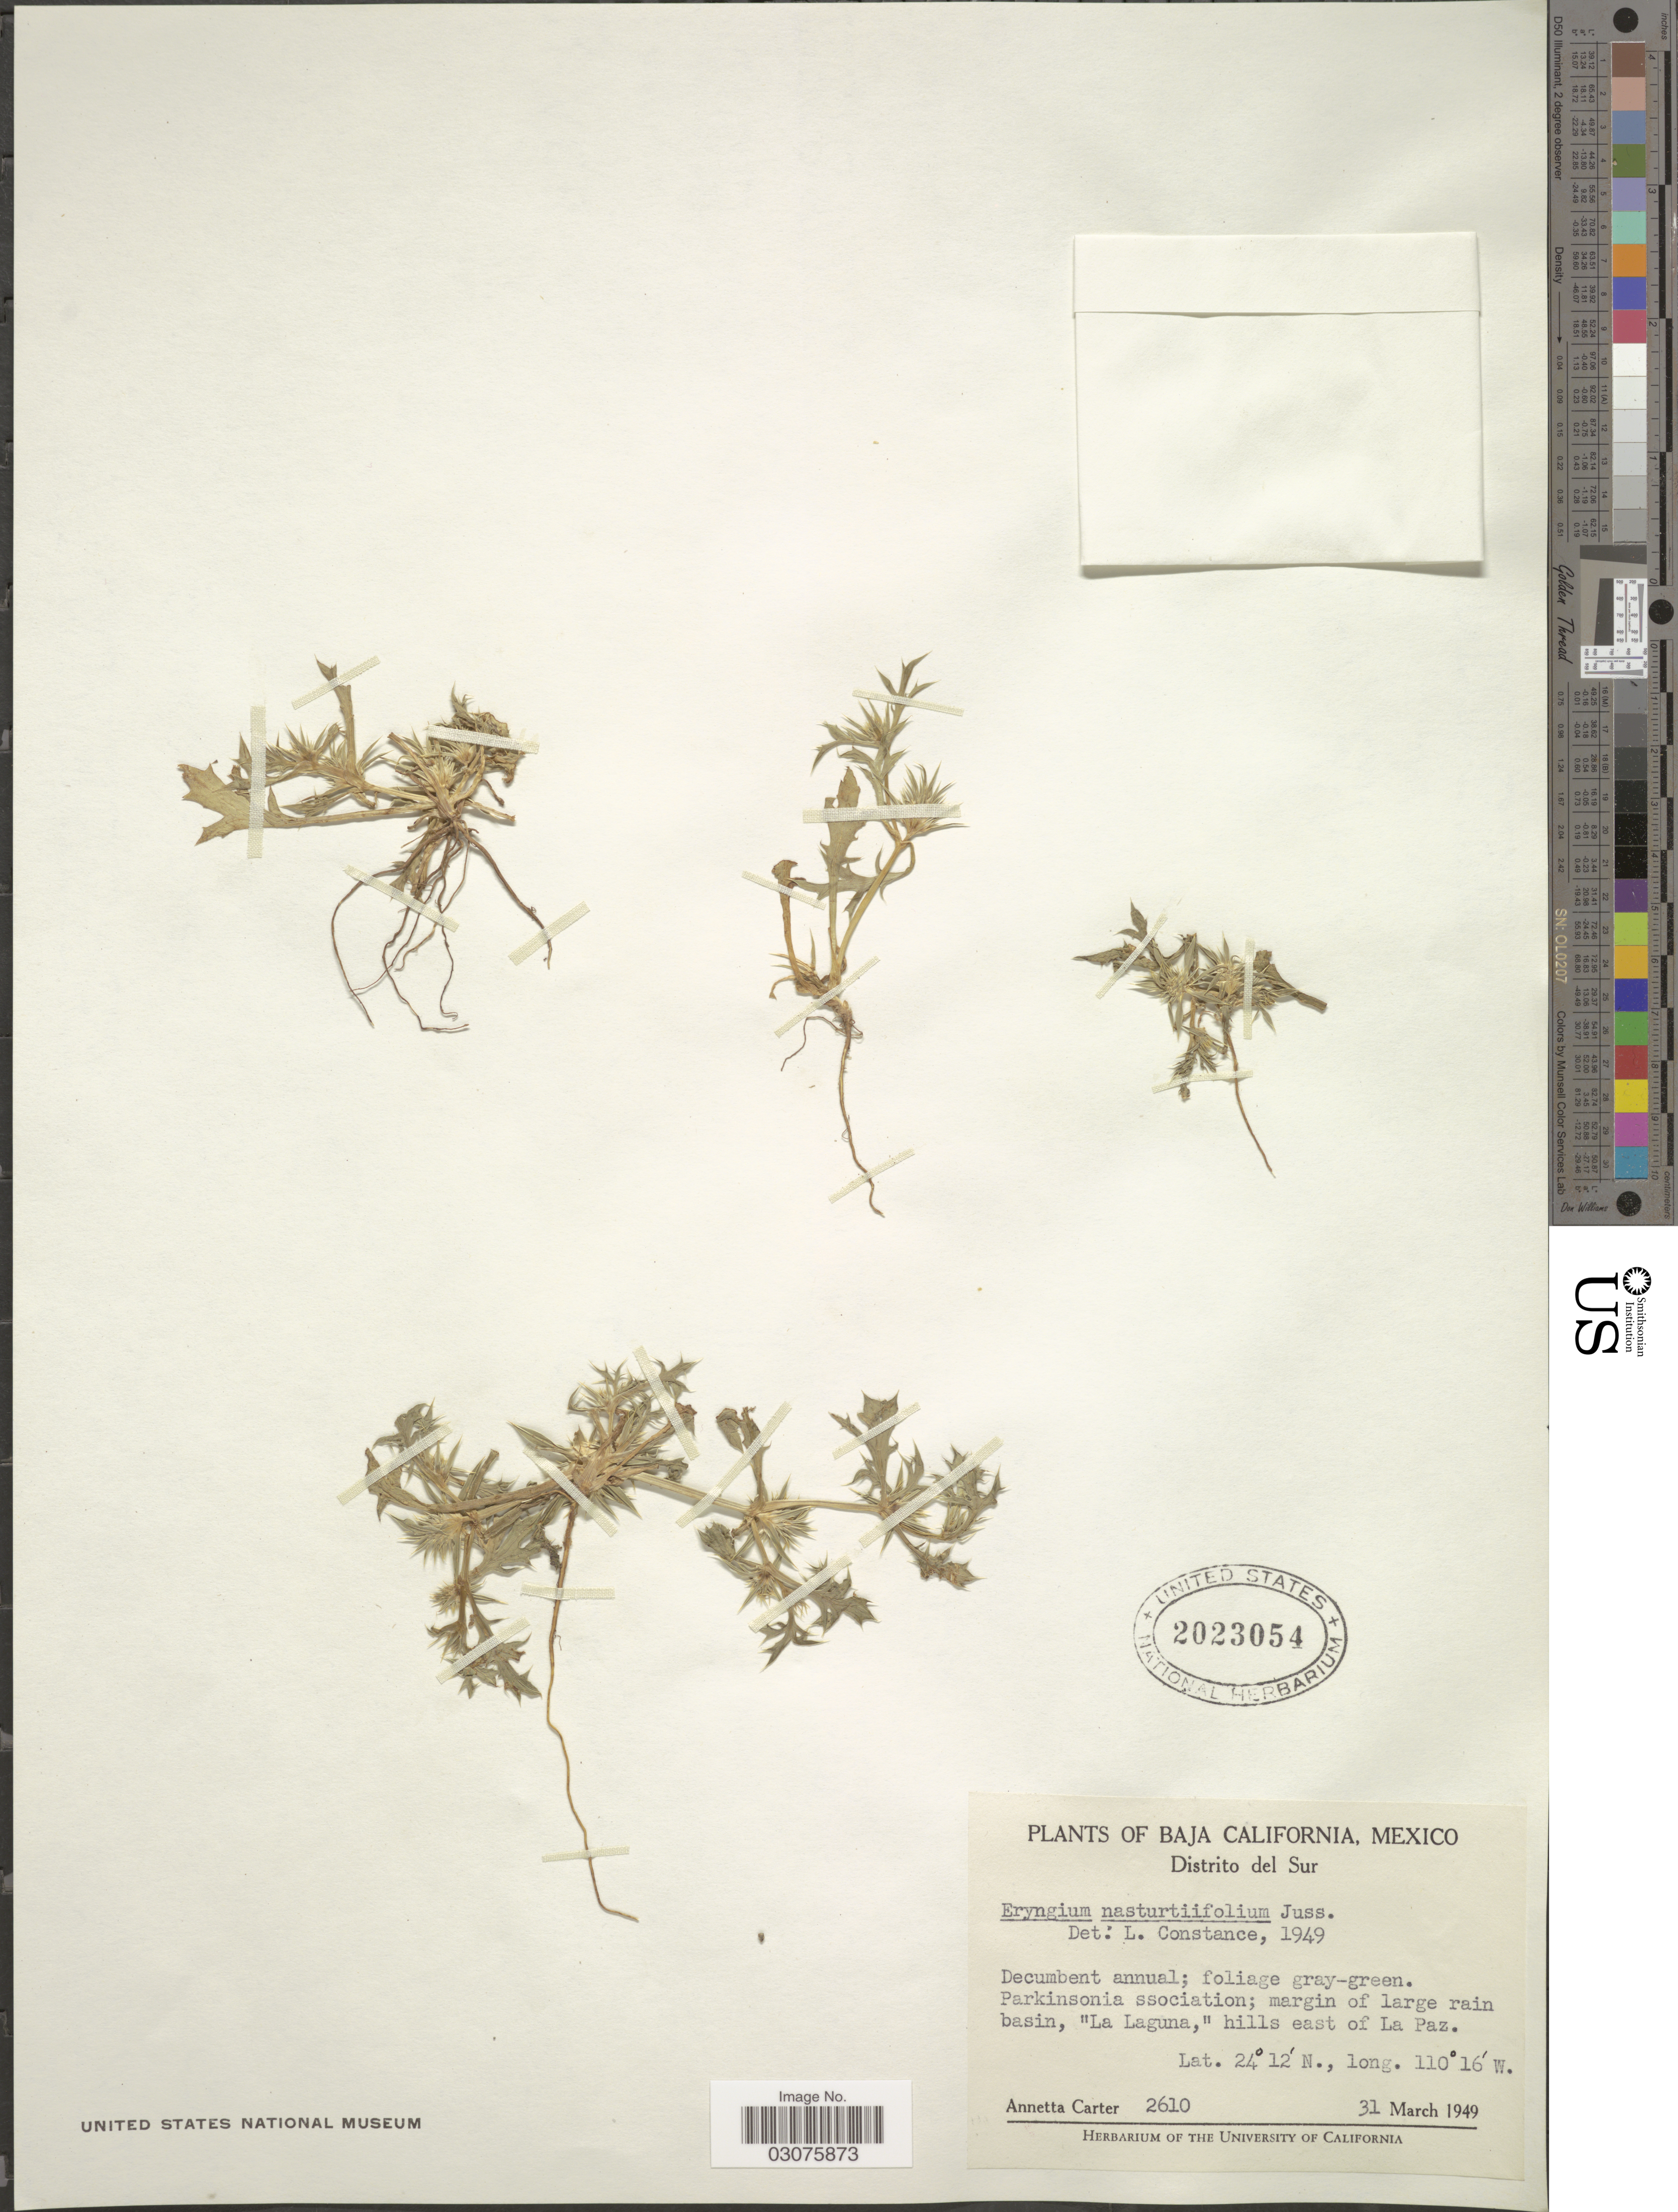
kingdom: Plantae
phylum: Tracheophyta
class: Magnoliopsida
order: Apiales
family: Apiaceae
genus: Eryngium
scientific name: Eryngium nasturtiifolium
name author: Juss. ex F. Delaroche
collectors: A. Carter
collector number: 2610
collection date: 1949-03-31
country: Mexico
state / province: Baja California Sur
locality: Distrito del Sur. Margin of large basin, "La Laguna", hills east of La Paz.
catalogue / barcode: US 2023054